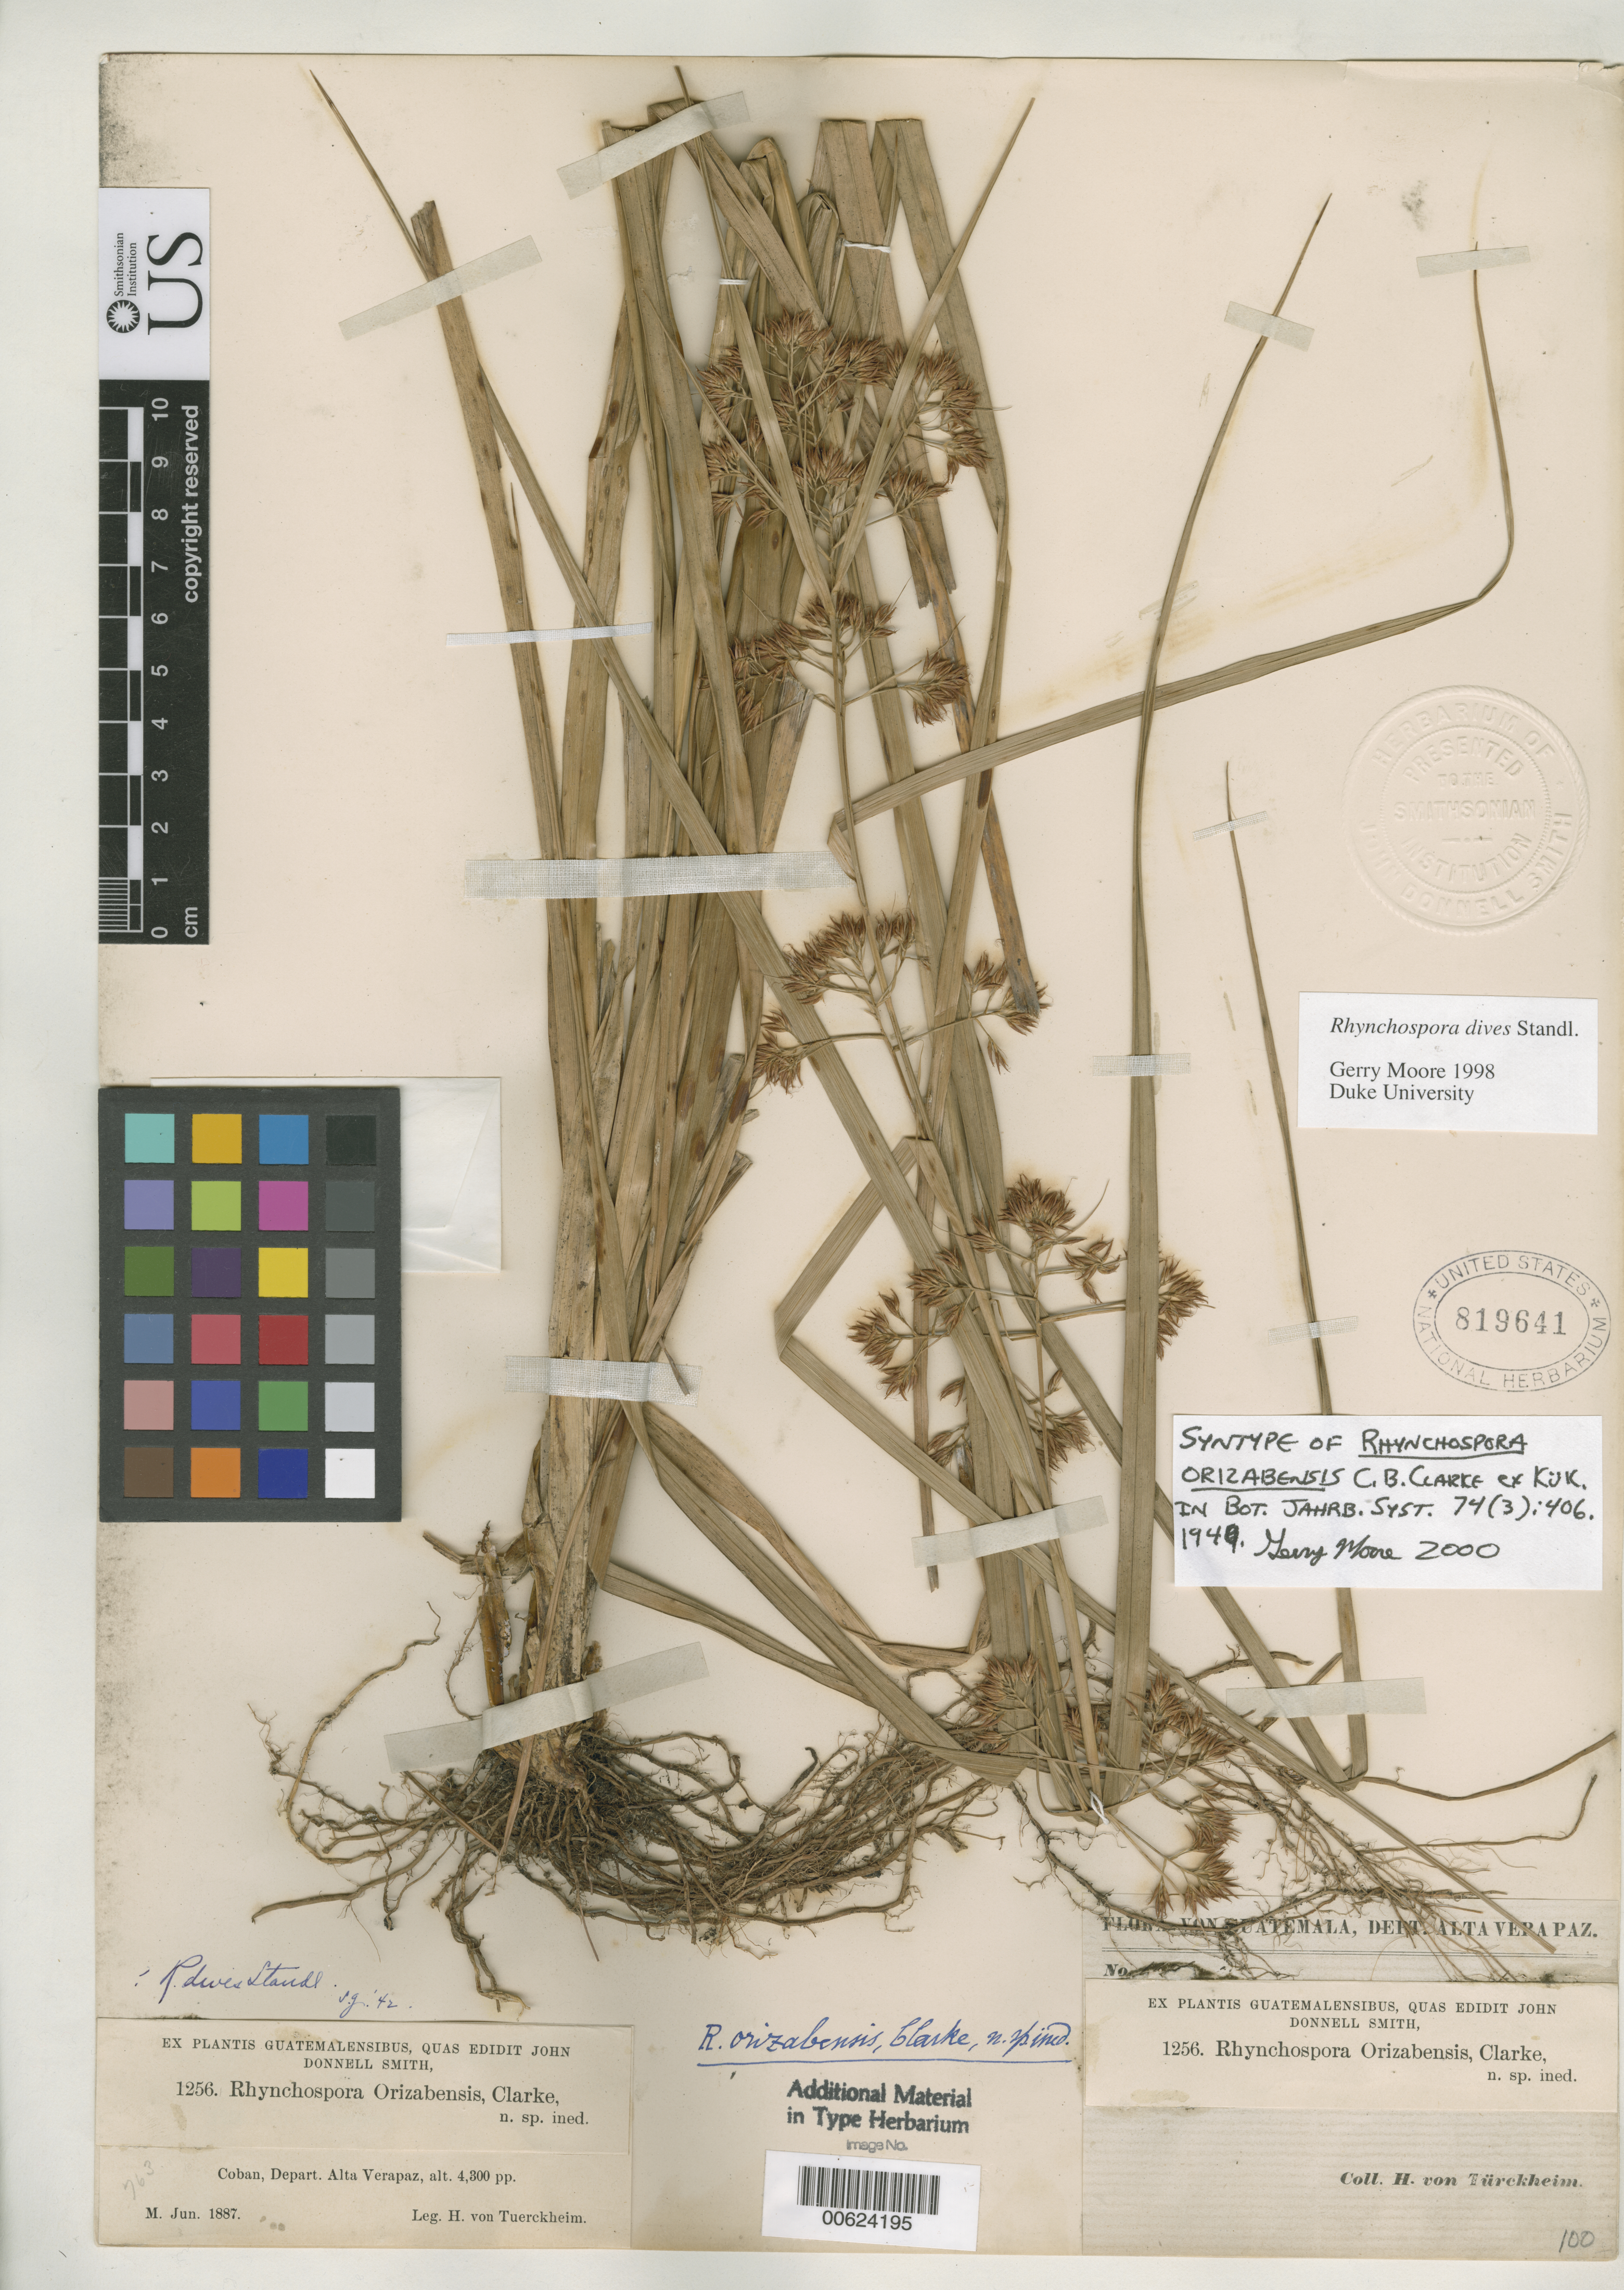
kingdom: Plantae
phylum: Tracheophyta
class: Liliopsida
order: Poales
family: Cyperaceae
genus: Rhynchospora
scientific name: Rhynchospora orizabensis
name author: C.B. Clarke ex Kük.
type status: Syntype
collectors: H. von Türckheim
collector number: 1256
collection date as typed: Jun 1887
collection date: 1887-06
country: Guatemala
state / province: Alta Verapaz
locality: Cobán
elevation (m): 1311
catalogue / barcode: US 819641